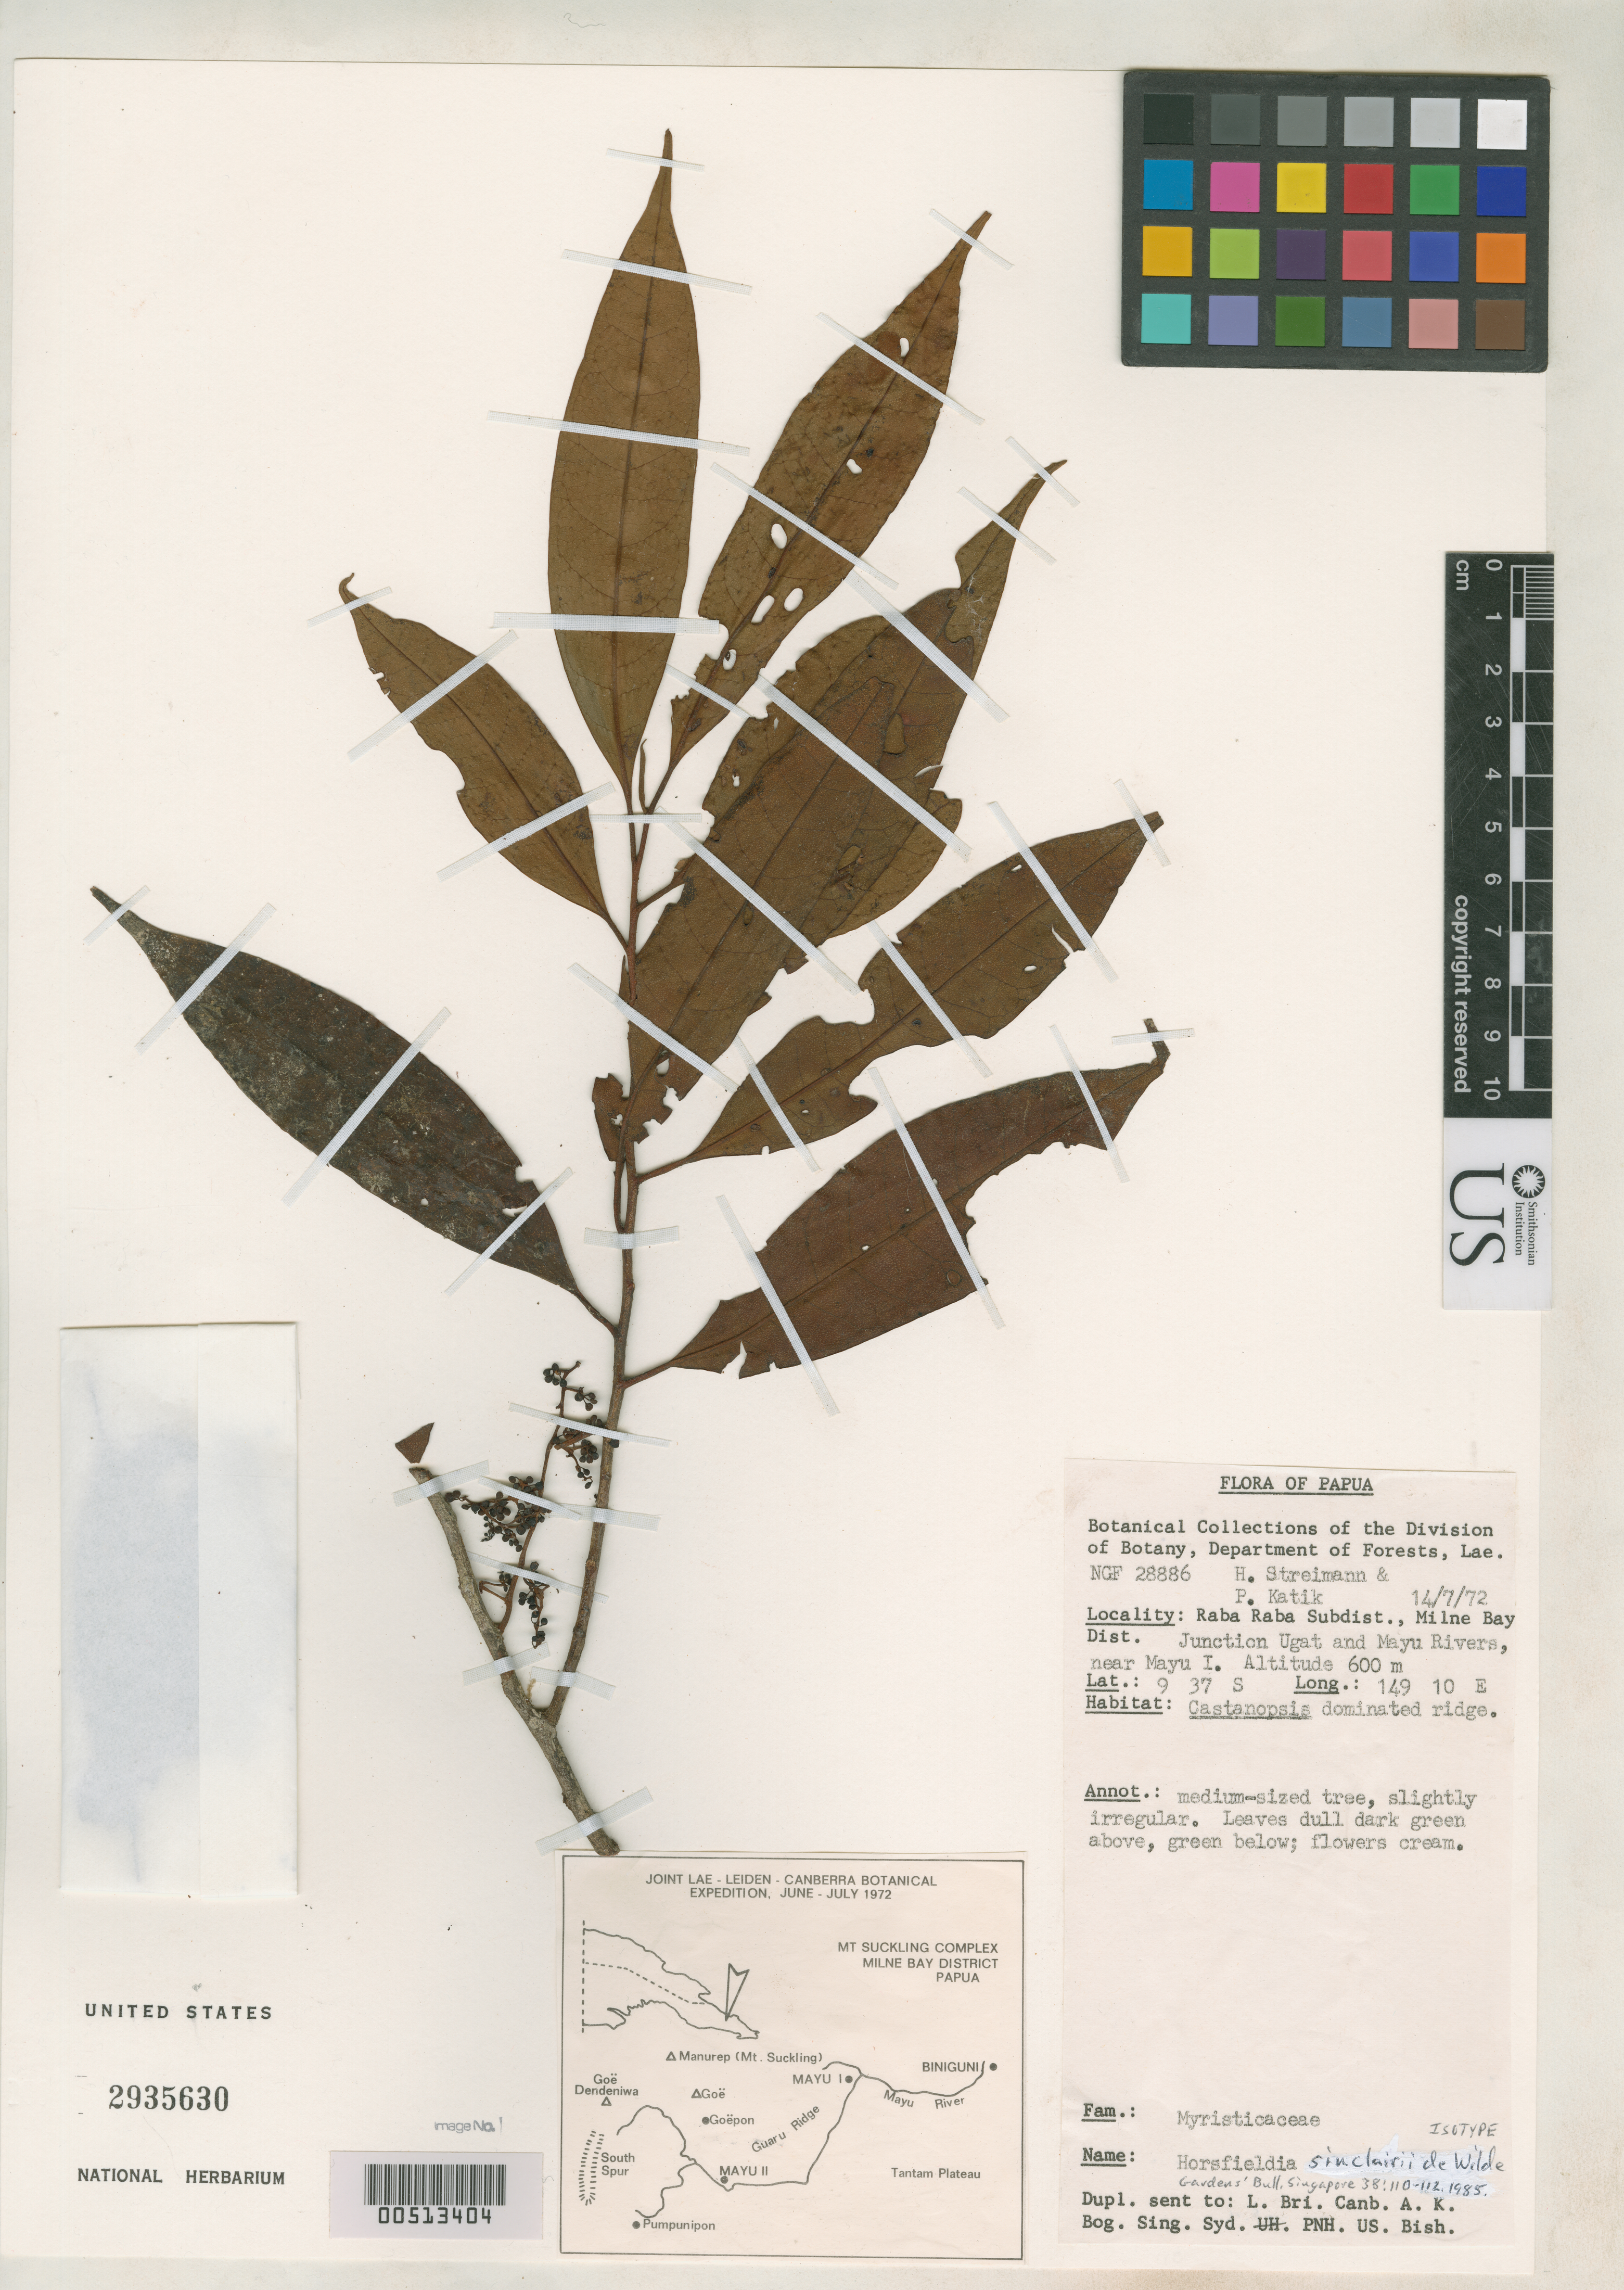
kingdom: Plantae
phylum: Tracheophyta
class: Magnoliopsida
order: Magnoliales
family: Myristicaceae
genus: Horsfieldia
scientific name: Horsfieldia sinclairii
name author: W.J. de Wilde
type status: Isotype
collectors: H. Streimann & P. Katik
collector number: NGF 28886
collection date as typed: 14 Jul 1972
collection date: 1972-07-14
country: Papua New Guinea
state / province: Milne Bay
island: New Guinea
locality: Raba Raba subdist., junction Ugat & Mayu Rivers, near Mayu I.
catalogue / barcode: US 2935630